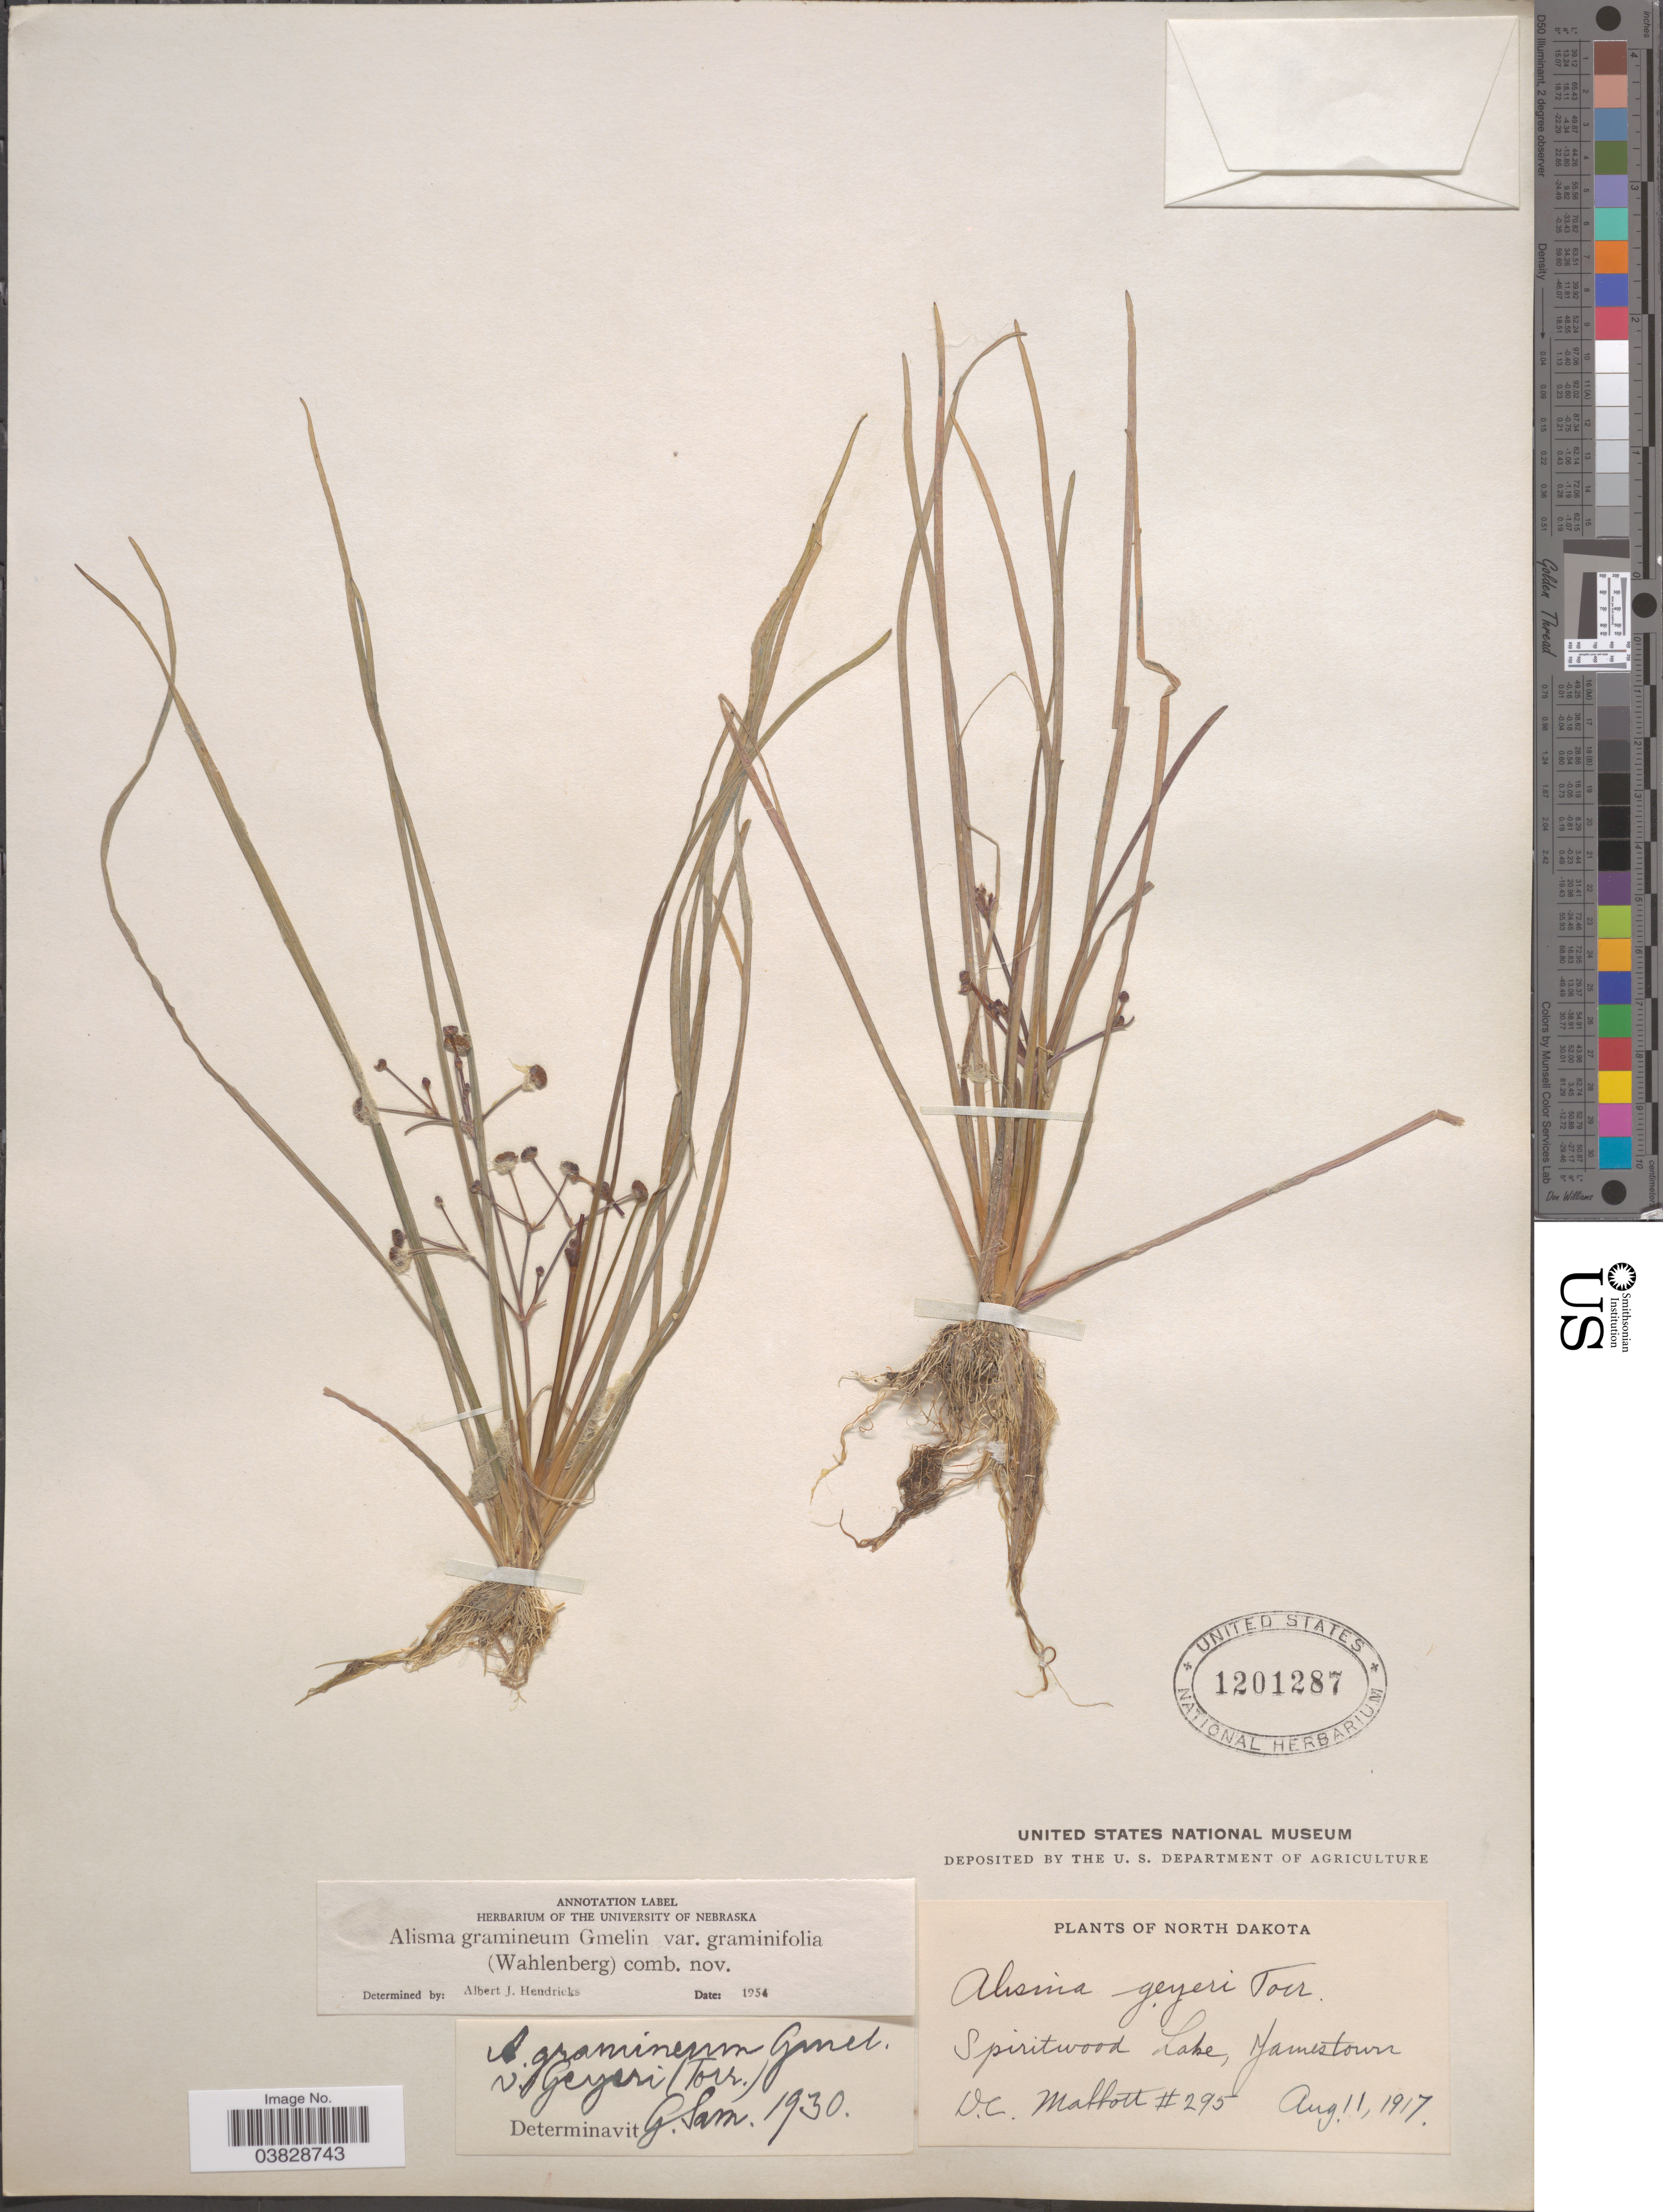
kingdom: Plantae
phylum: Tracheophyta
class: Liliopsida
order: Alismatales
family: Alismataceae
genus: Alisma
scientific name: Alisma gramineum var. graminifolia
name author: (Wahlenb.) A.J.Hendricks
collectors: D. Mabbott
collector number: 295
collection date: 1917-08-11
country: United States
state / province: North Dakota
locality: Spiritwood Lake, Jamestown.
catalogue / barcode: US 1201287